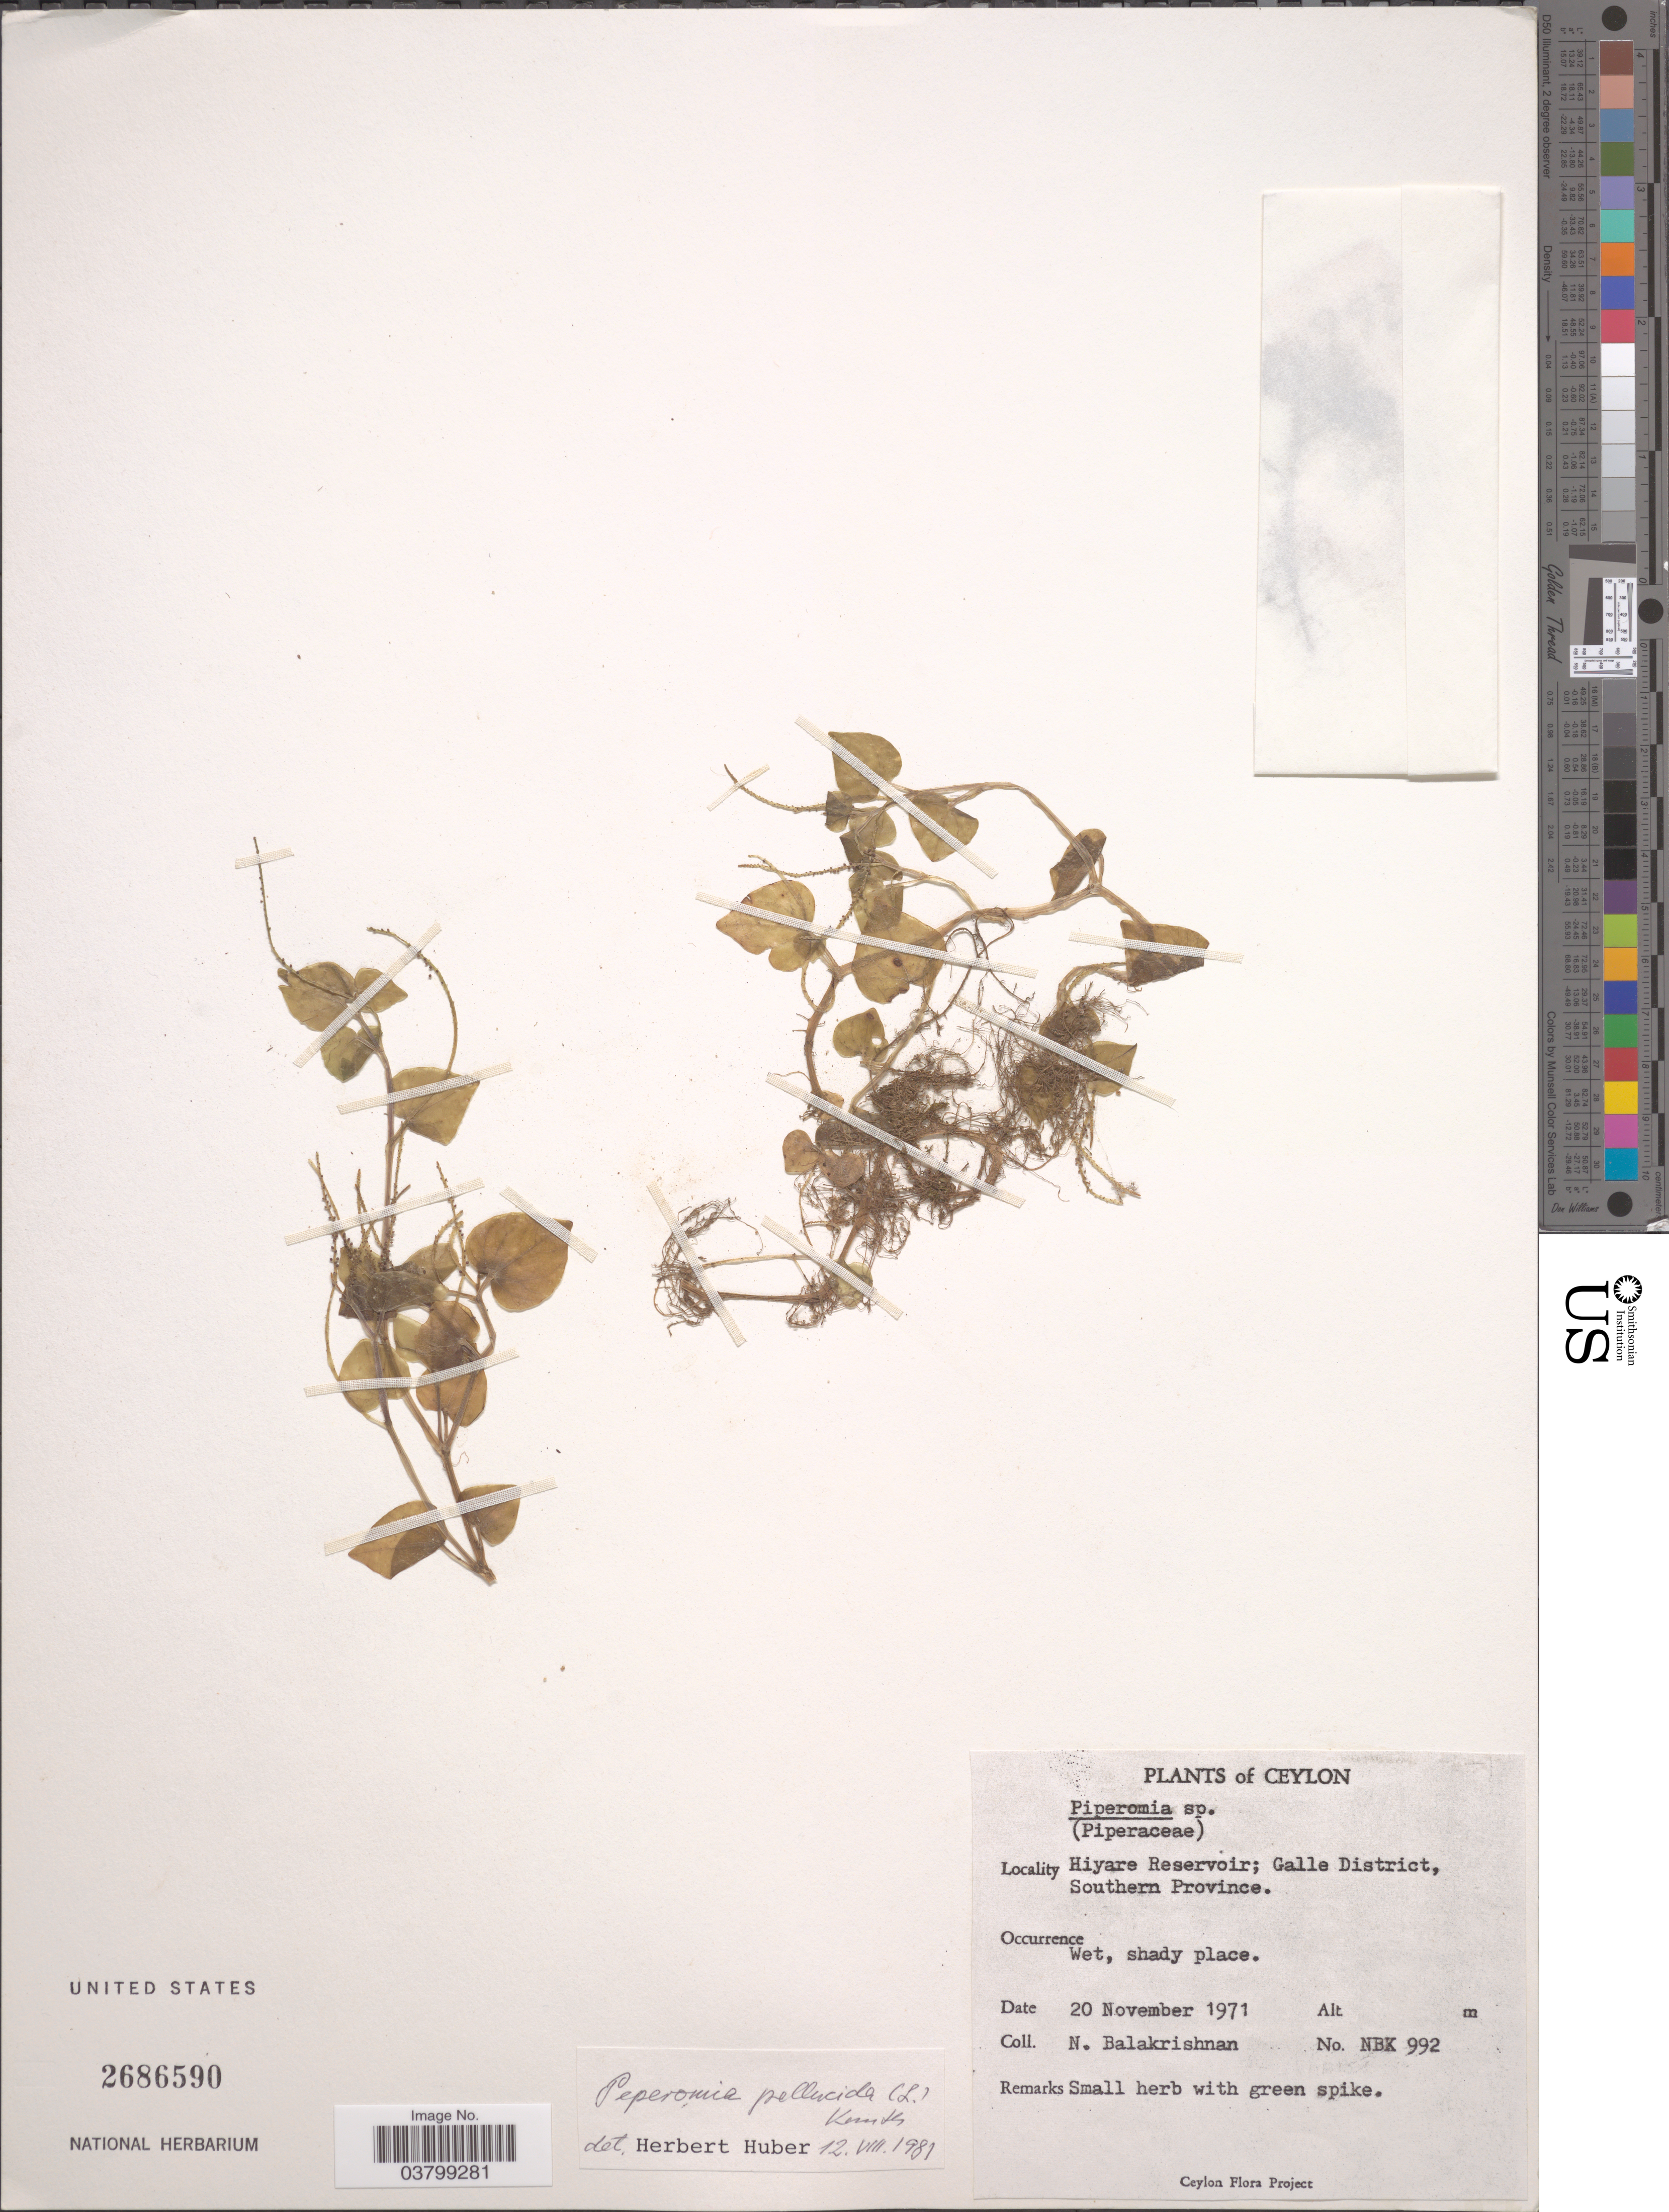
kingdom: Plantae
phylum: Tracheophyta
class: Magnoliopsida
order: Piperales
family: Piperaceae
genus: Peperomia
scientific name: Peperomia pellucida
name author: (L.) Kunth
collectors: N. Balakrishnan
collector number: NBK992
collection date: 1971-11-20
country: Sri Lanka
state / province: Southern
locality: Ceylon. Hiyare Reservoir; Galle District, Southern Province.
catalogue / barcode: US 2686590